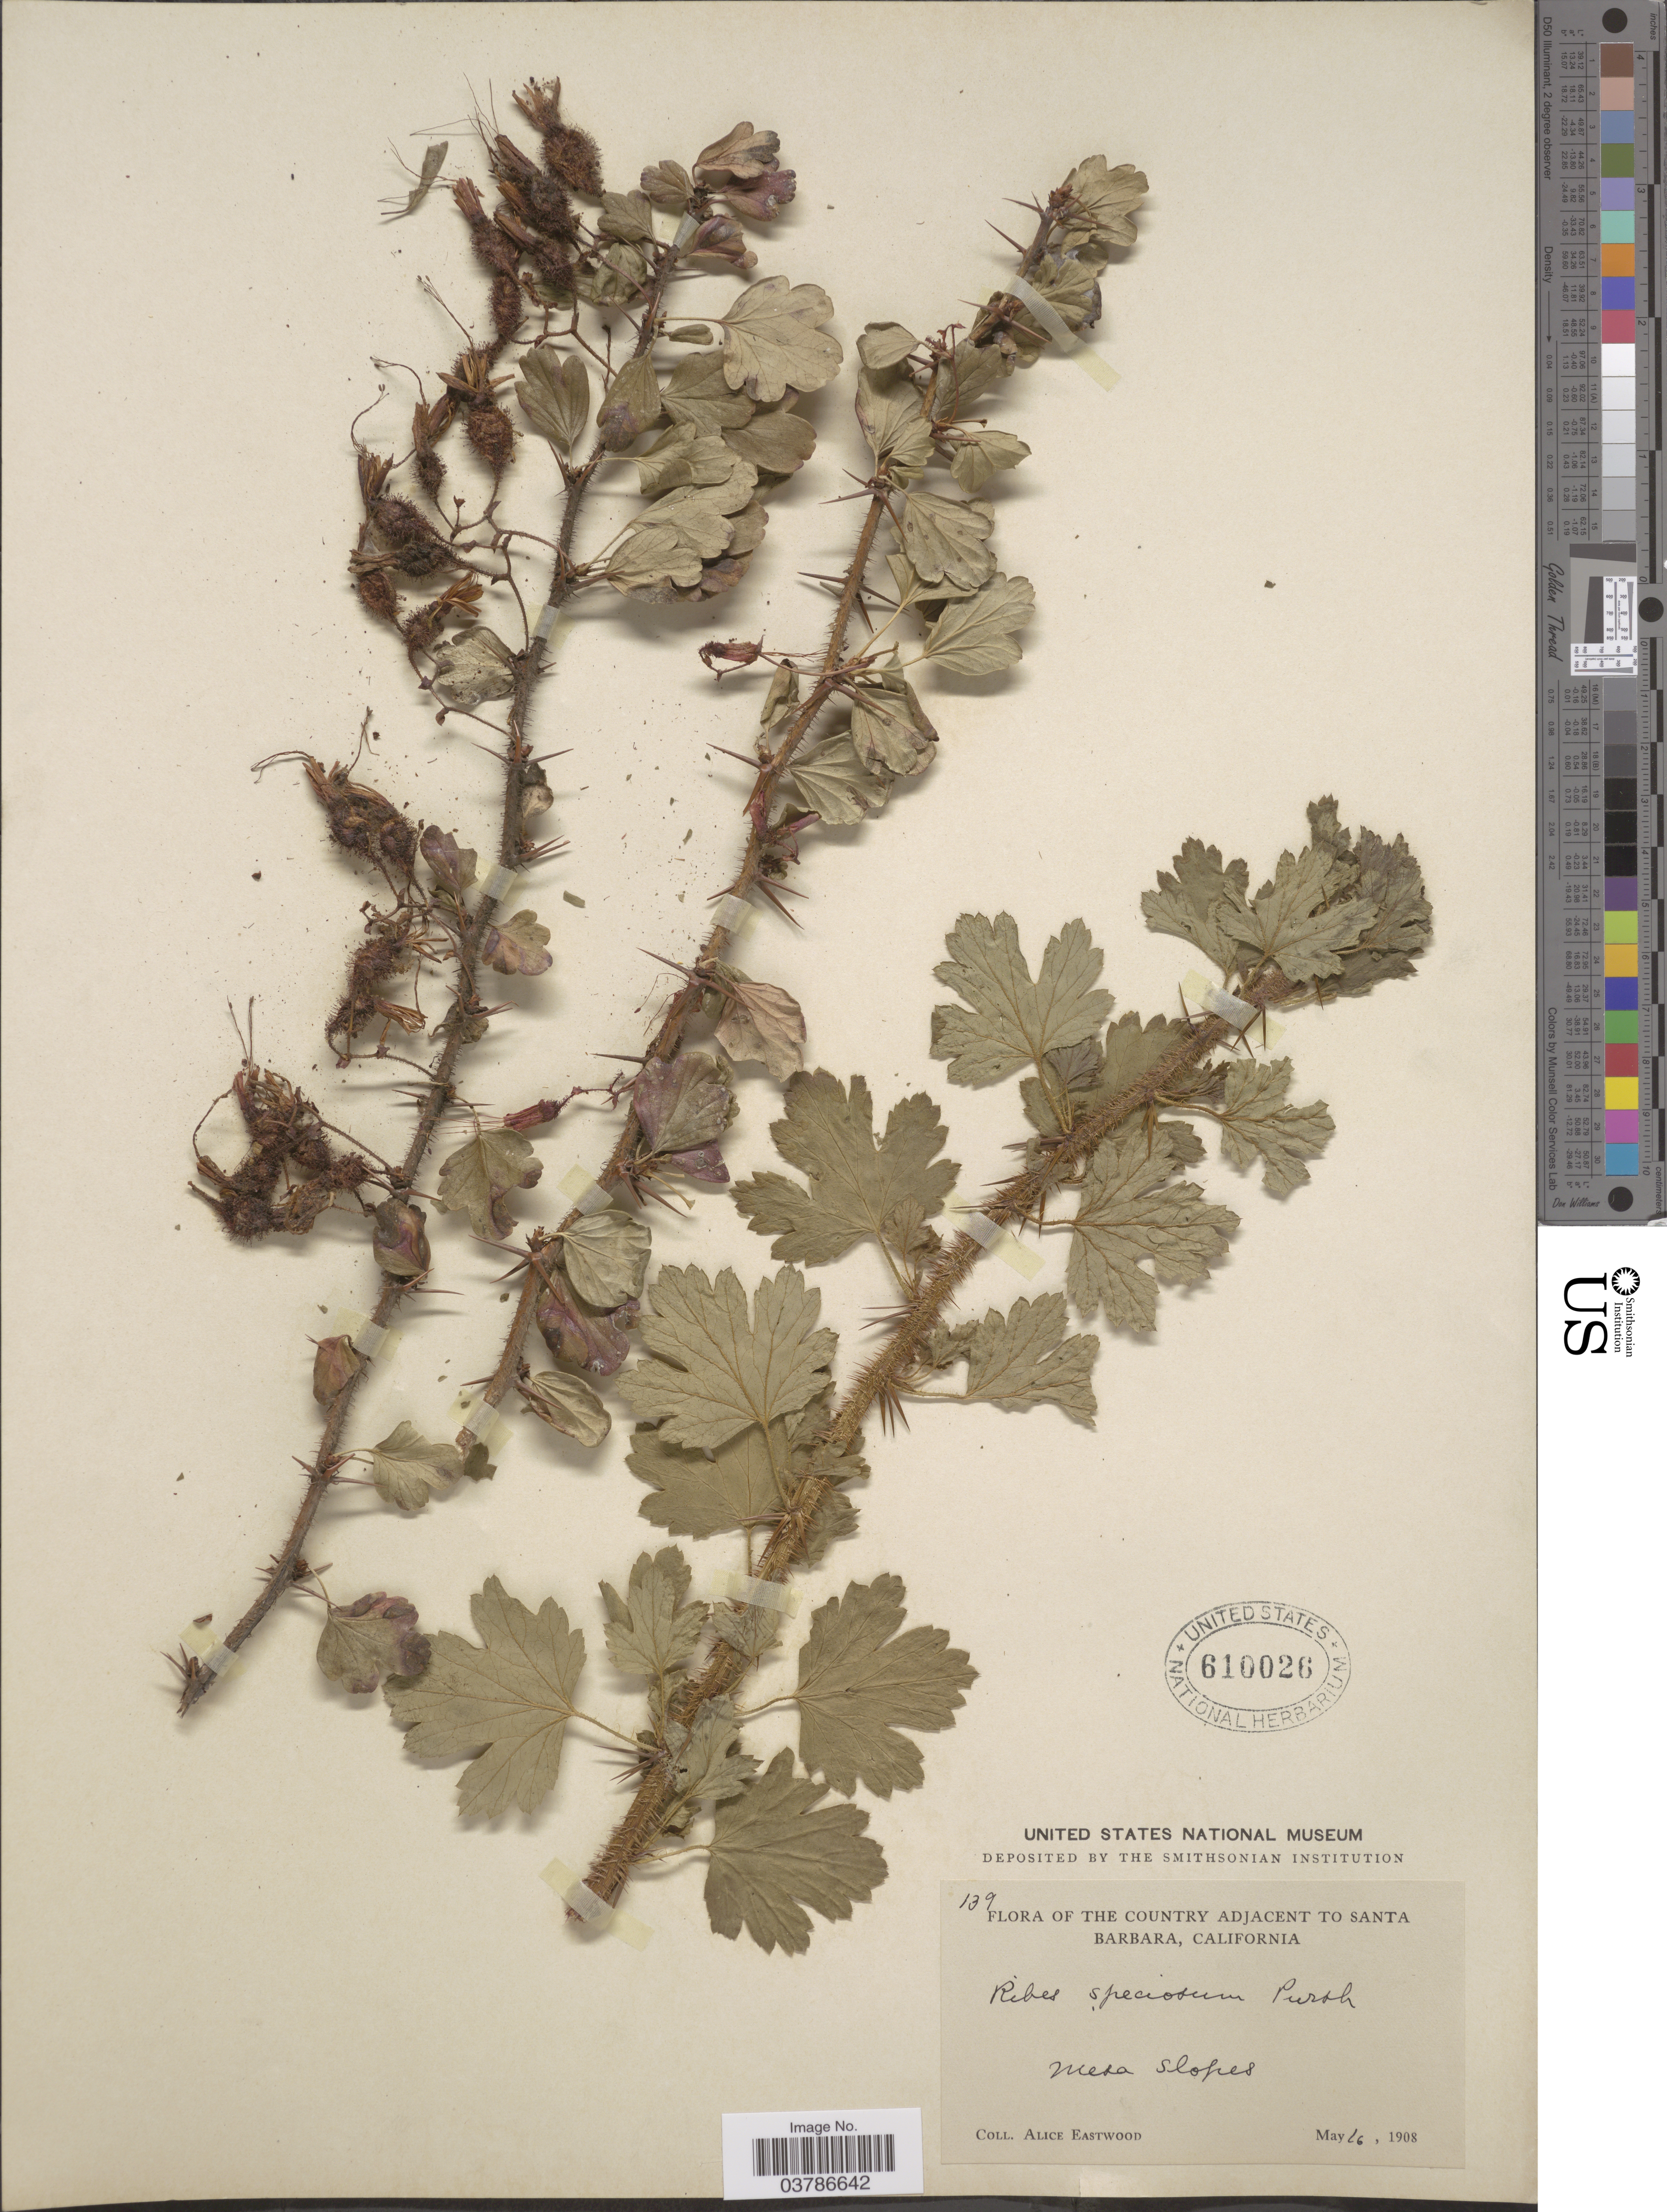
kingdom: Plantae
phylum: Tracheophyta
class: Magnoliopsida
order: Saxifragales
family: Grossulariaceae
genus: Ribes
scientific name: Ribes speciosum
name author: Pursh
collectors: A. Eastwood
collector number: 139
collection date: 1908-05-16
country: United States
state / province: California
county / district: Santa Barbara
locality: The Country adjacent to Santa Barbara. Mesa slopes.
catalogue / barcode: US 610026